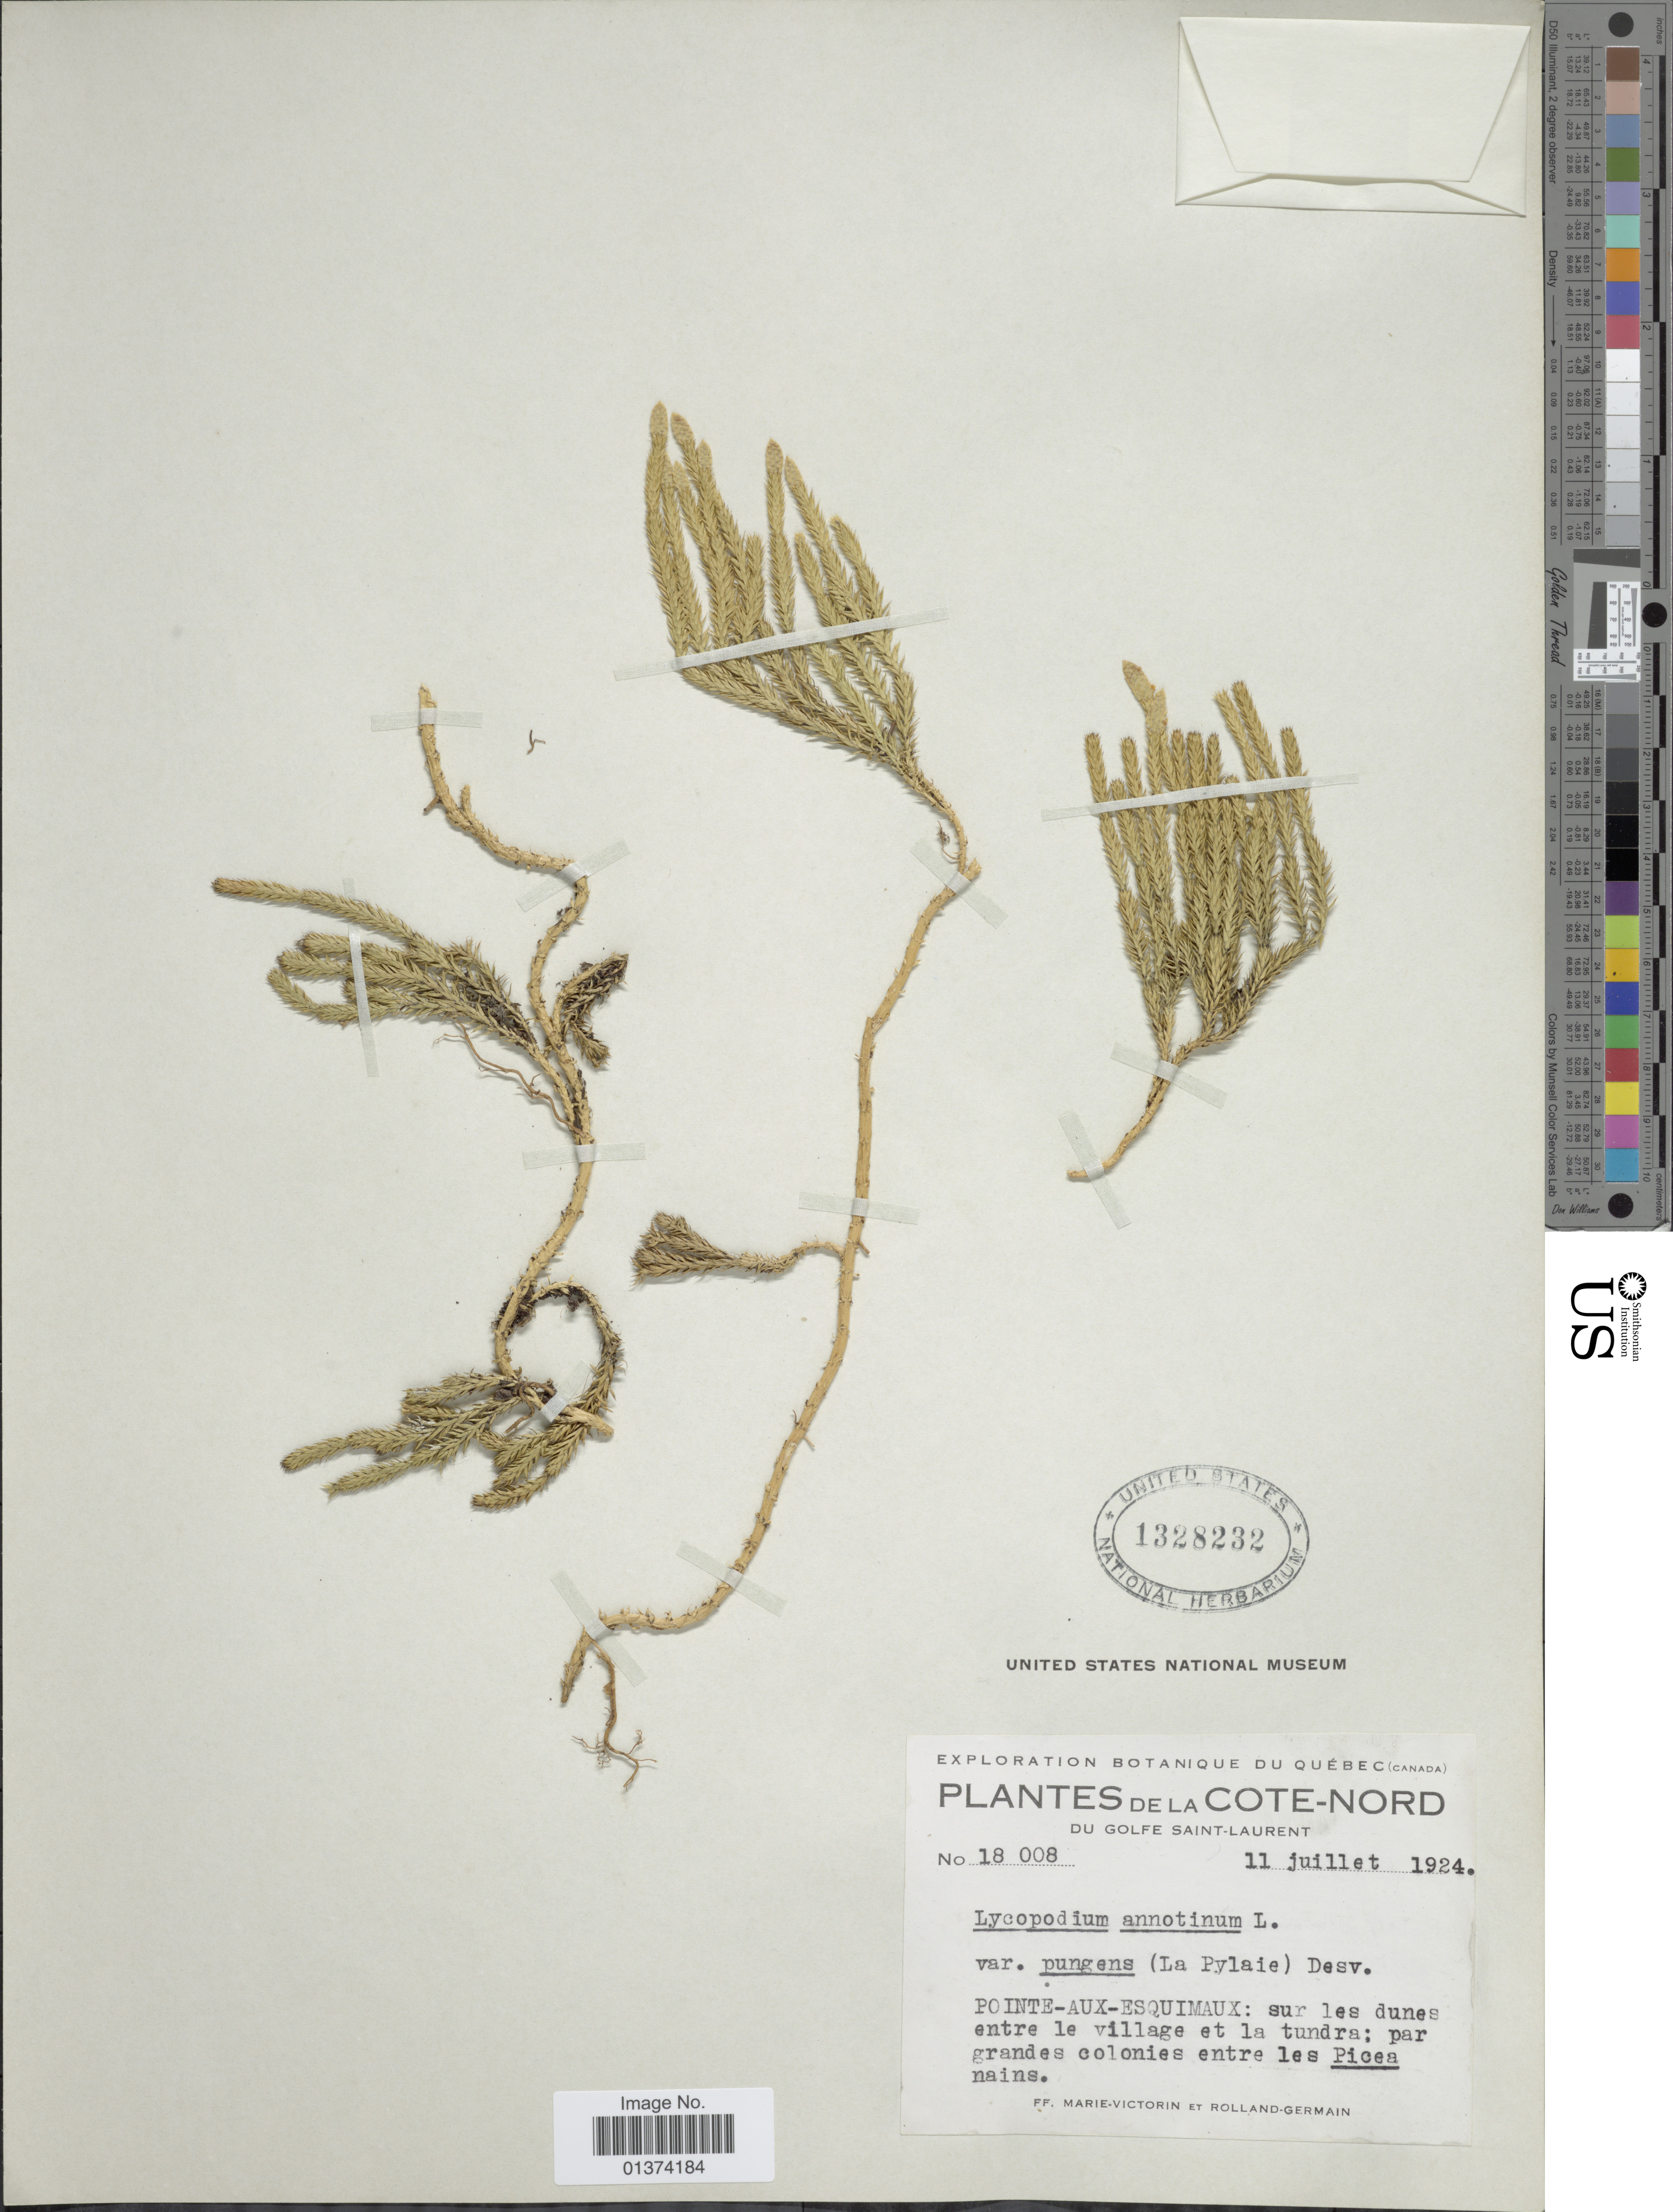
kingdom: Plantae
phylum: Tracheophyta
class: Lycopodiopsida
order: Lycopodiales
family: Lycopodiaceae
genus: Spinulum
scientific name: Spinulum annotinum subsp. annotinum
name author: (L.) A. Haines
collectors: Fr. Marie-Victorin & Rolland-Germain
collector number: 18008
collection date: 1924-07-11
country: Canada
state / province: Quebec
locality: Cote-Nord Du Golge Saint-Laurent, Pointe-aux-Esquimaux: sur les dunes entre le village et la tundra;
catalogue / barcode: US 1328232